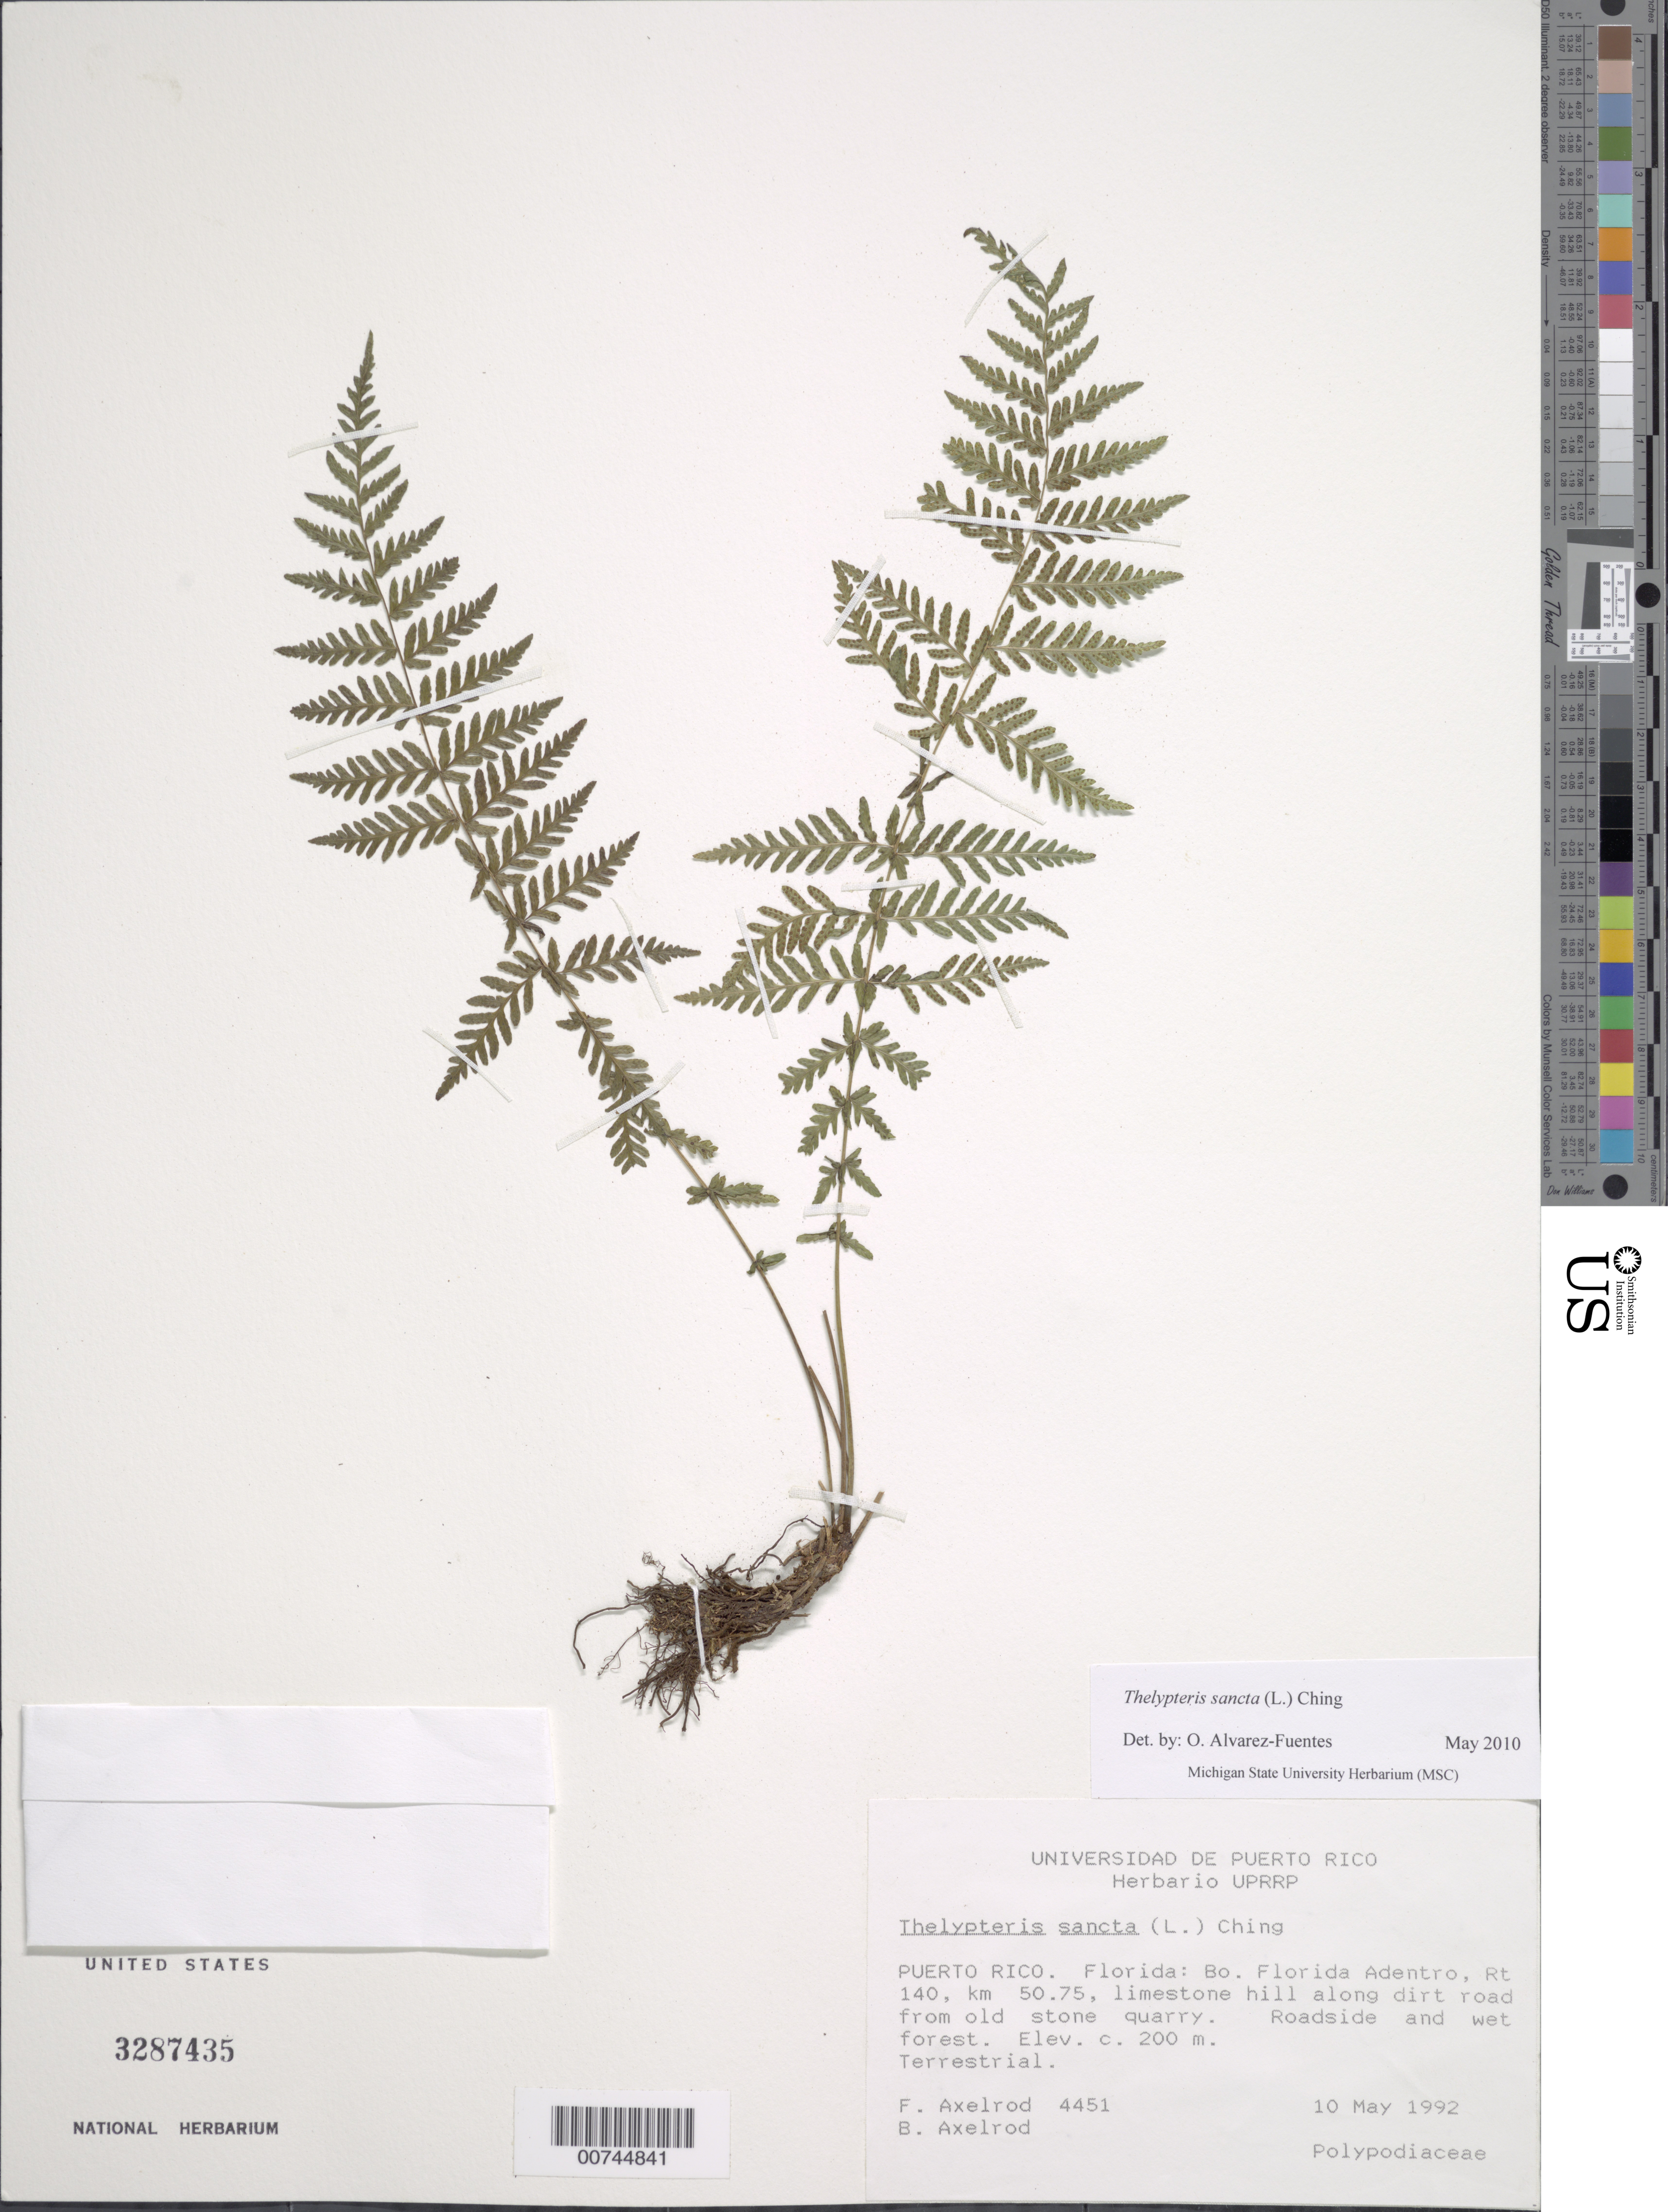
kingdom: Plantae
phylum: Tracheophyta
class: Polypodiopsida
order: Polypodiales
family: Thelypteridaceae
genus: Amauropelta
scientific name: Amauropelta sancta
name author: (L.) Pic. Serm.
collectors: F. S. Axelrod & B. Axelrod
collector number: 4451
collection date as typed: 10 May 1992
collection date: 1992-05-10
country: Puerto Rico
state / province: Florida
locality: Barrio Florida Adentro, Rt 140, km 50.75, limestone hill along dirt road from old stone quarry. Roadside and wet forest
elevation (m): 200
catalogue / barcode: US 3287435